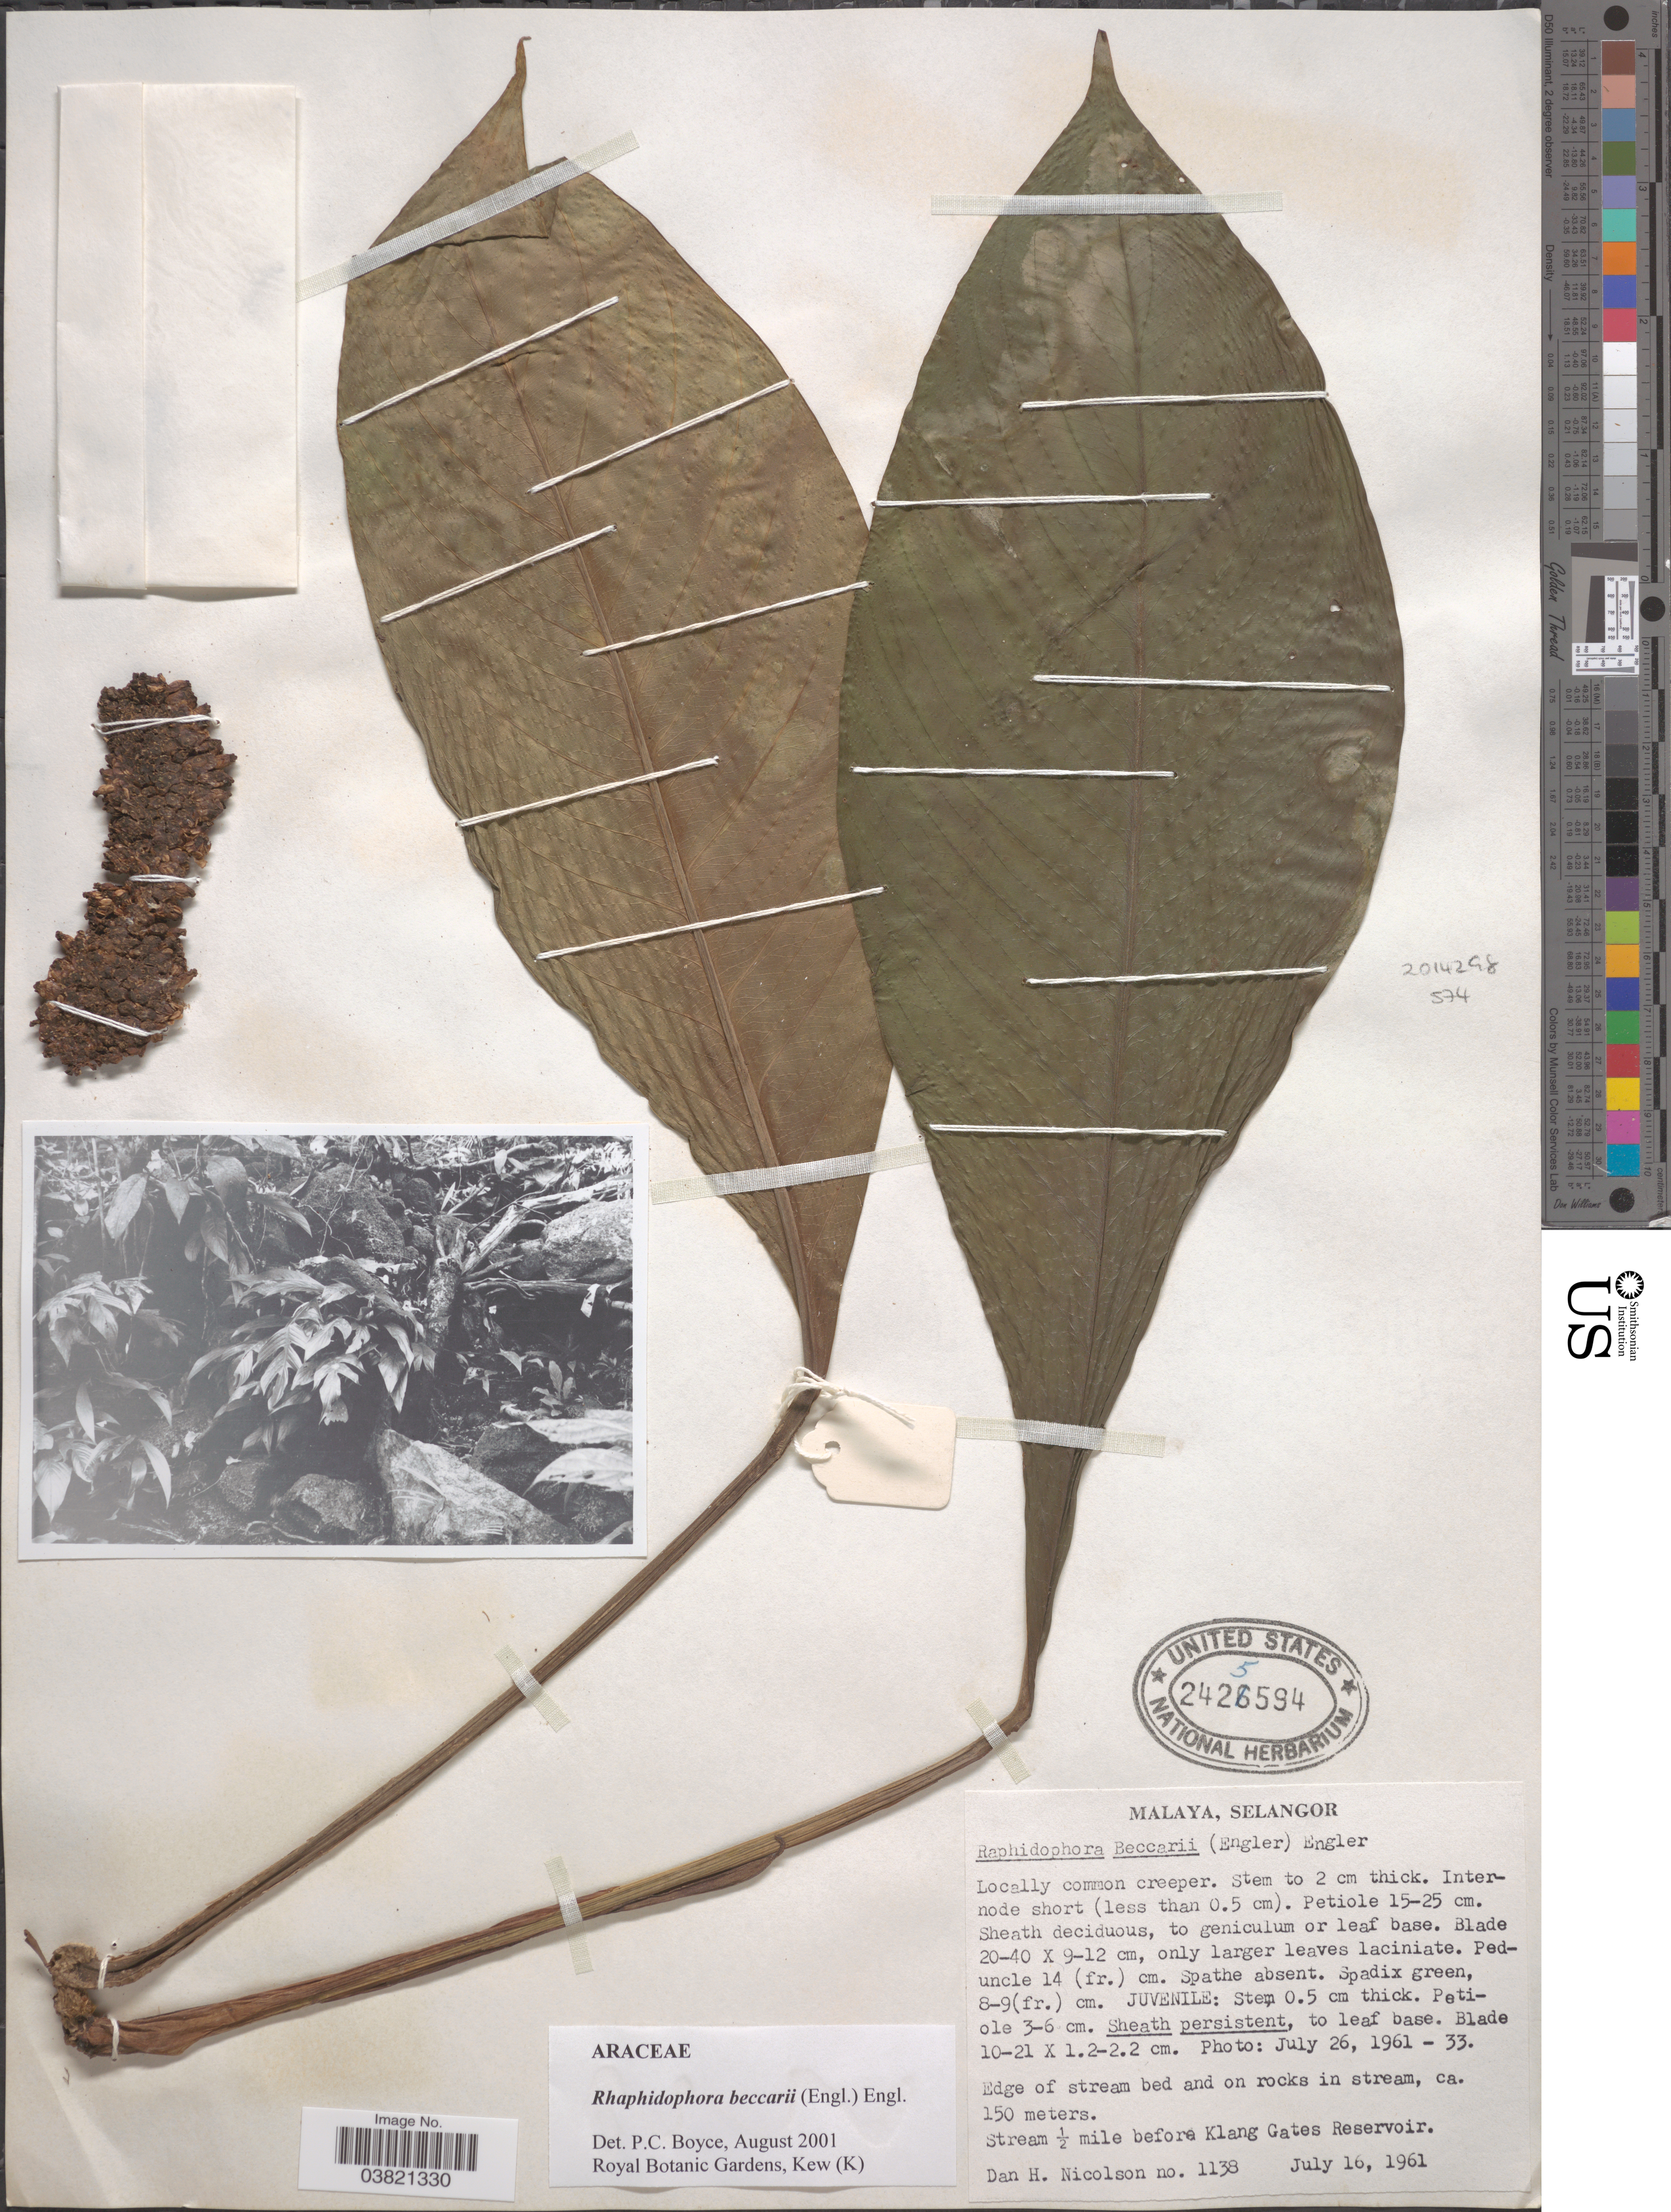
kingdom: Plantae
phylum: Tracheophyta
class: Liliopsida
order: Alismatales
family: Araceae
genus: Rhaphidophora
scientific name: Rhaphidophora beccarii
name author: (Engl.) Engl.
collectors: D. H. Nicolson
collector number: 1138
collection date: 1961-07-16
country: Malaysia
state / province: Selangor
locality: Malaya. Stream ½ mile before Klang Gates Reservoir.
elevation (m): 150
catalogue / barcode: US 2425594